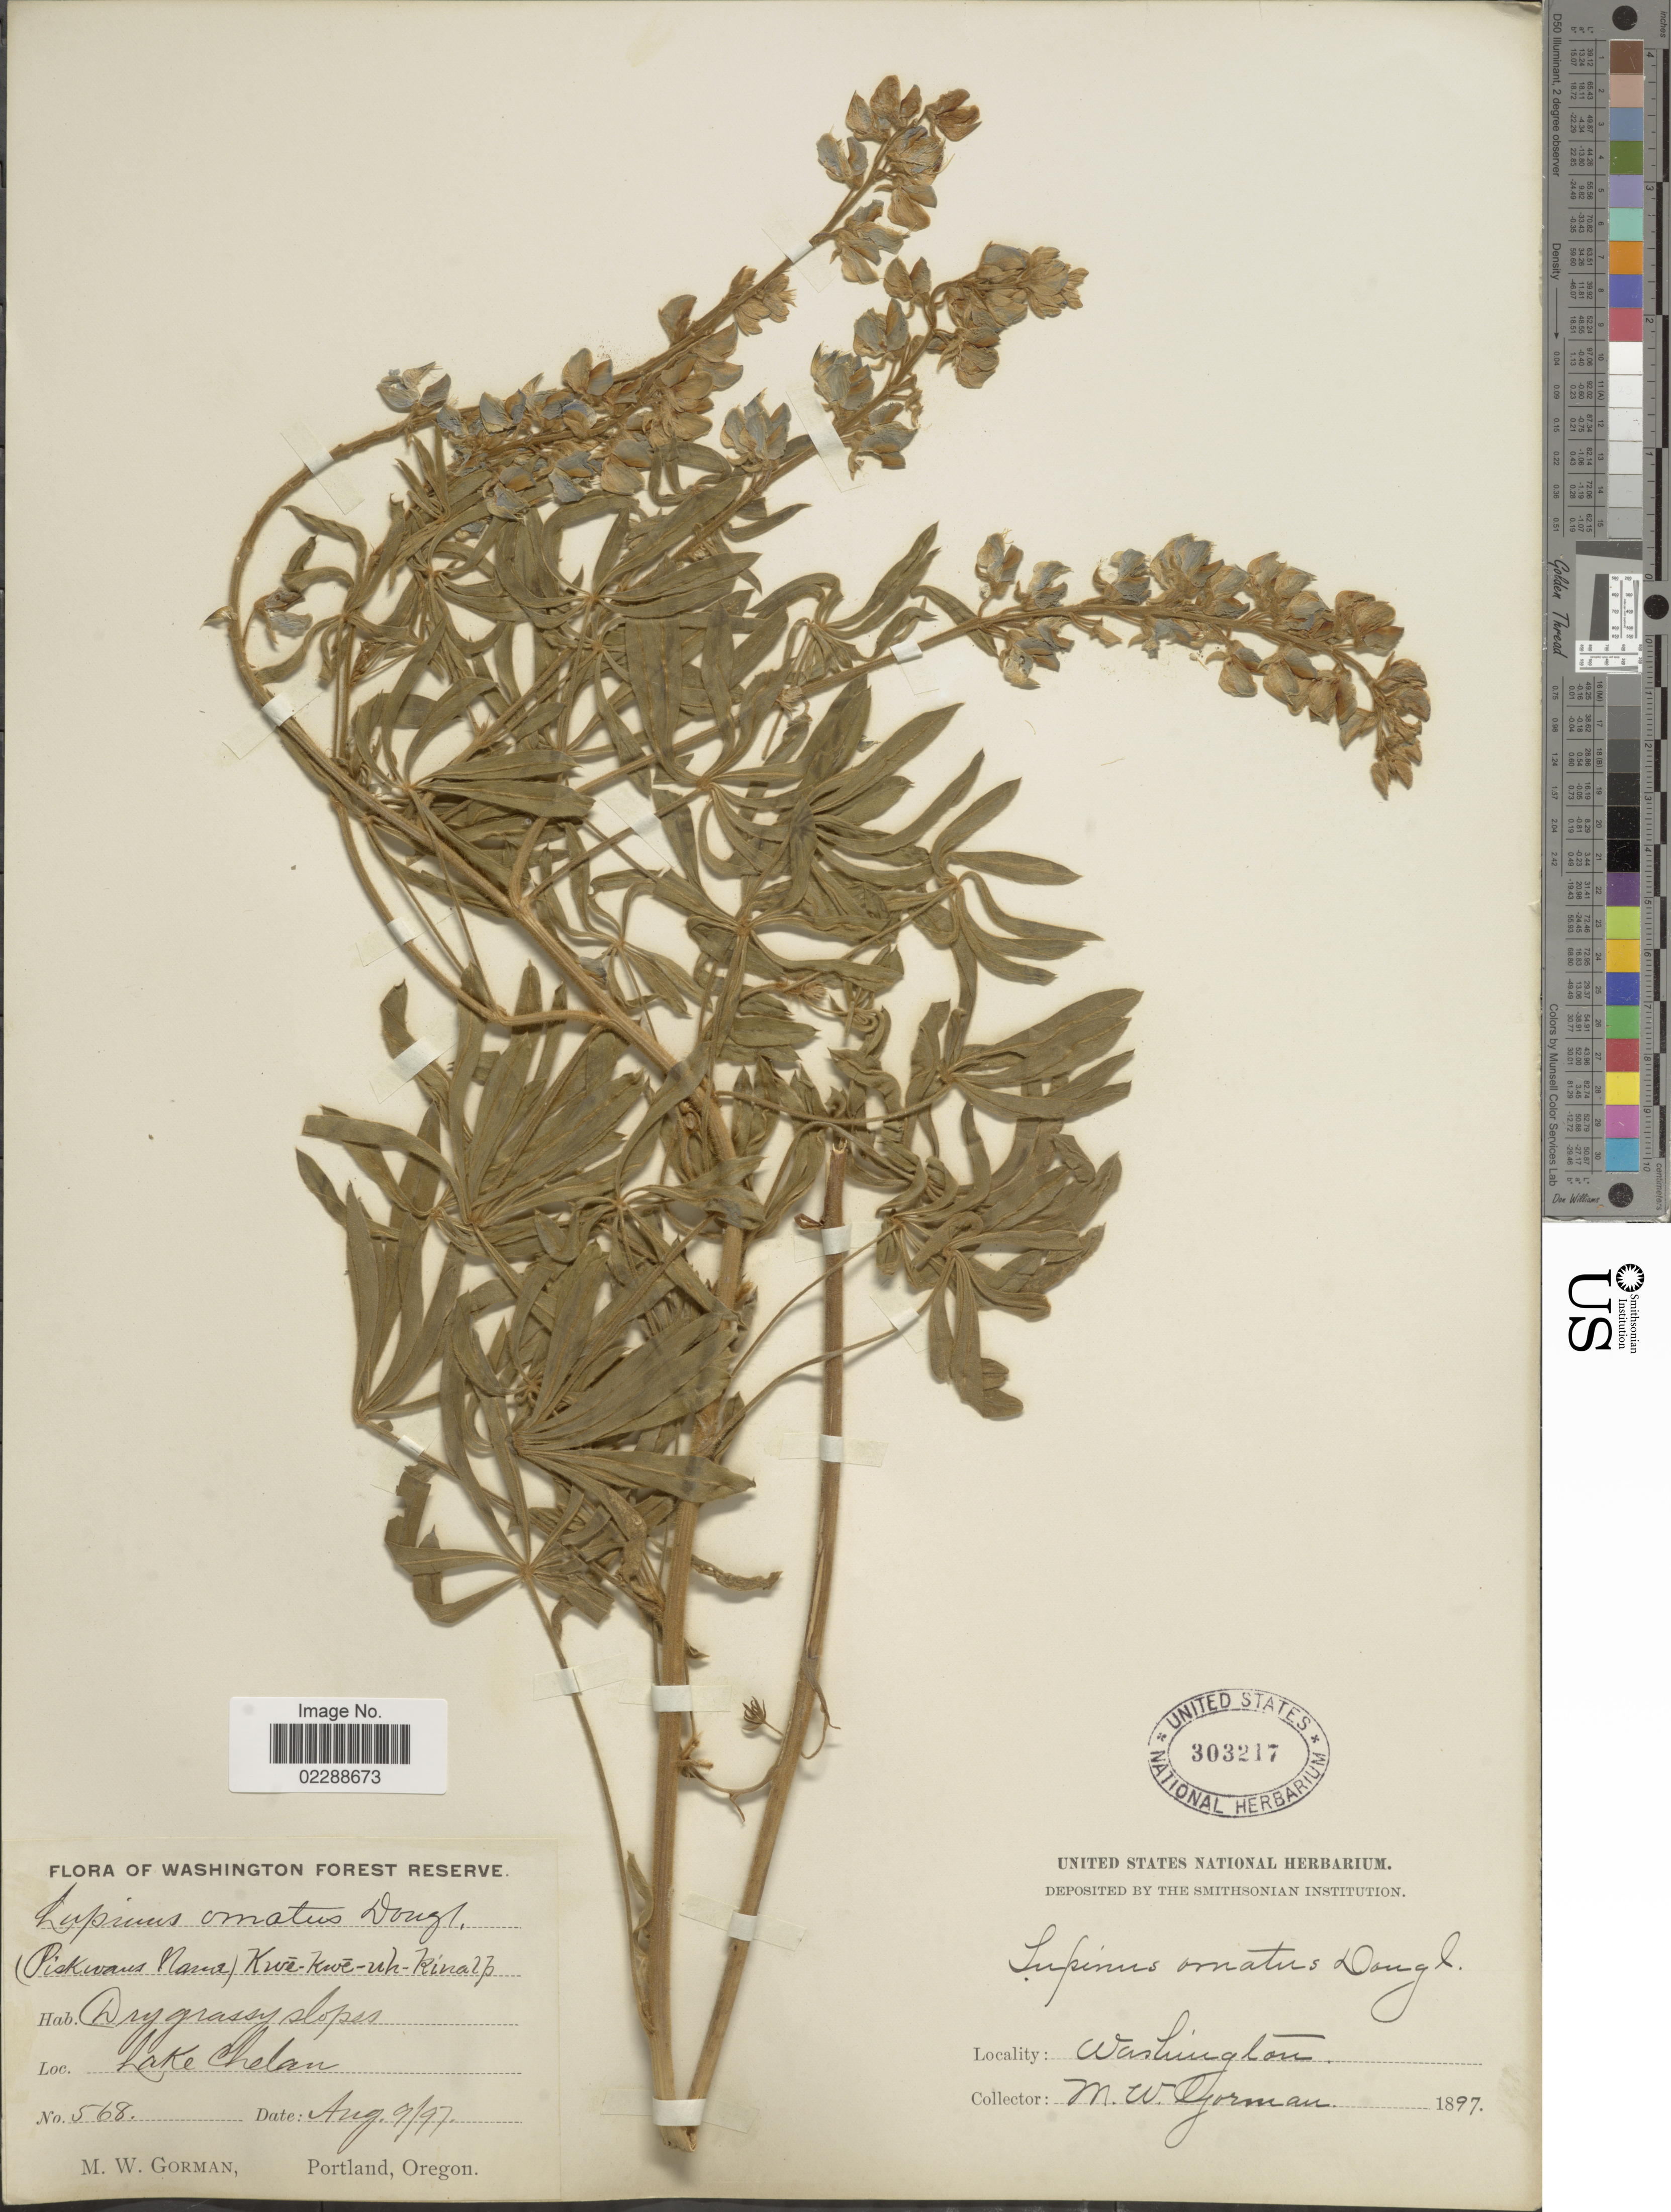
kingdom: Plantae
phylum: Tracheophyta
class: Magnoliopsida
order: Fabales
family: Fabaceae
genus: Lupinus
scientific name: Lupinus sp.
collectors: M. W. Gorman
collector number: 568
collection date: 1897-08-09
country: United States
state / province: Washington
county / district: Chelan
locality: Lake Chelan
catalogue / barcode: US 303217